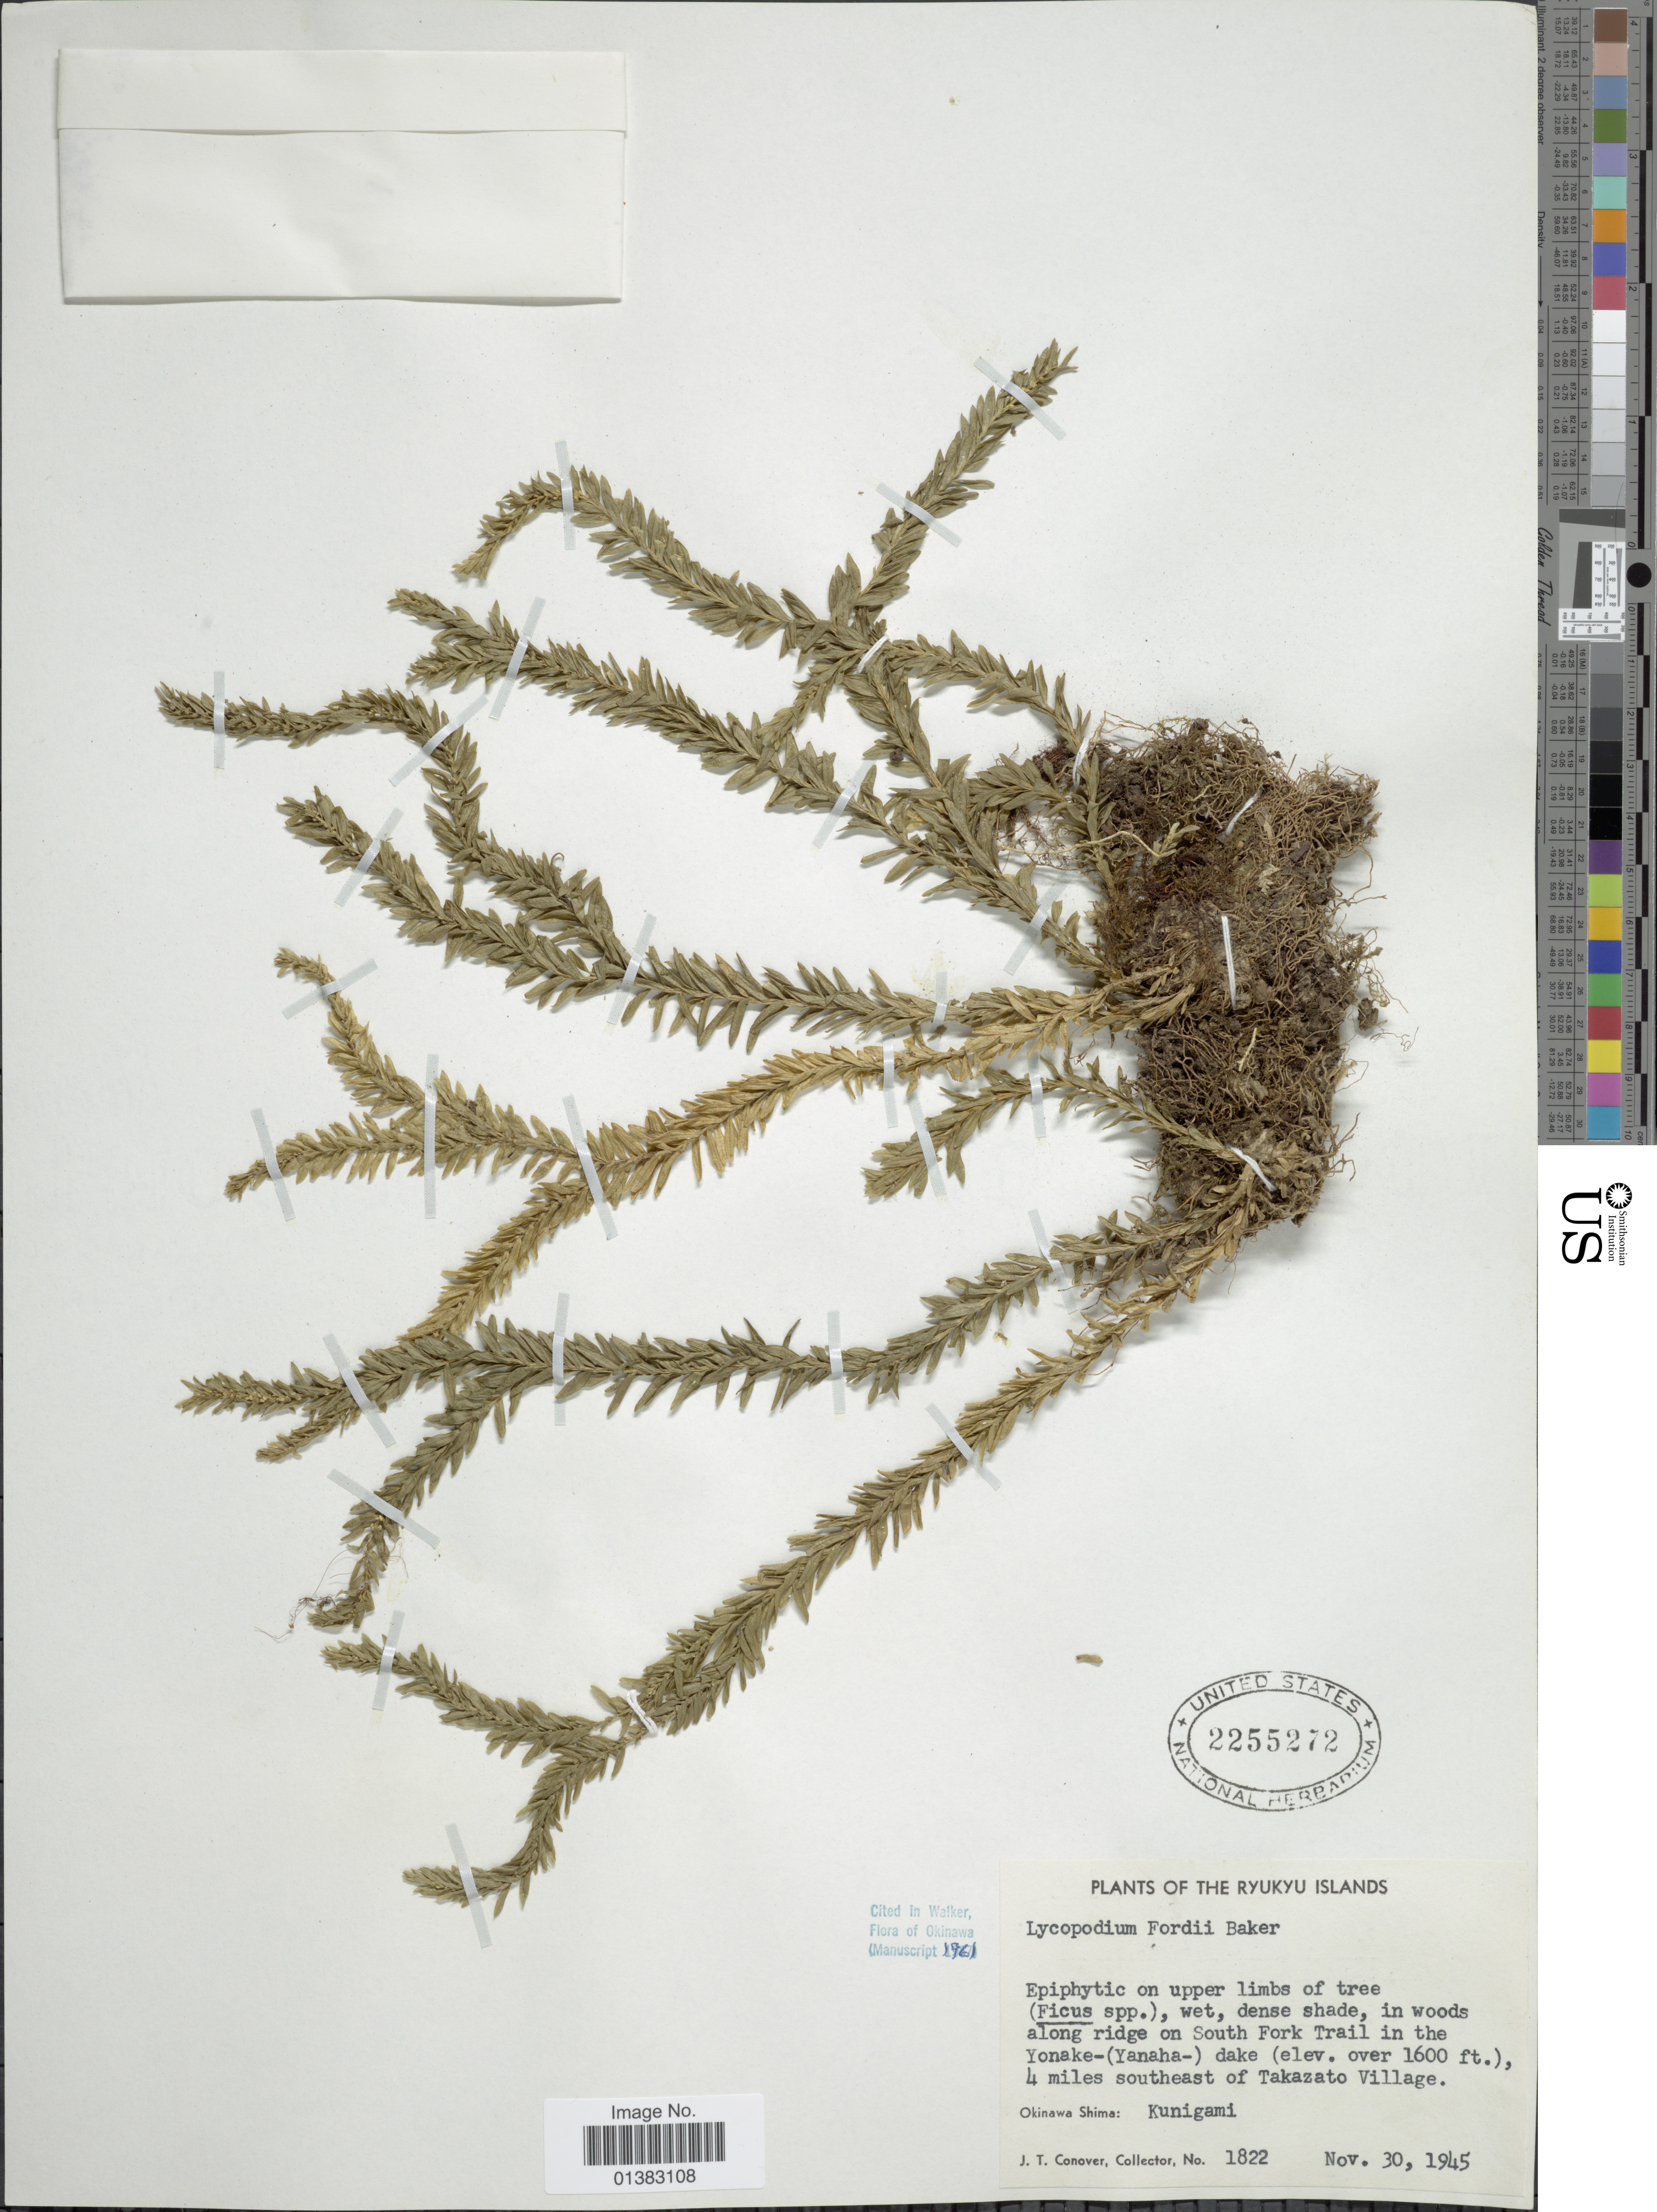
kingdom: Plantae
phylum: Tracheophyta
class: Lycopodiopsida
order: Lycopodiales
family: Lycopodiaceae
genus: Phlegmariurus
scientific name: Phlegmariurus fordii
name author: (Baker) Ching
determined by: Field, A. R.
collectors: J. T. Conover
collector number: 1822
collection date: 1945-11-30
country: Japan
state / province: Okinawa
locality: Ryukyu Islands, Along ridge on South Fork Trail in the Yonake-(Yanaha-) dake, 4 miles southeast of Takazata Village, Okinawa Shima: Kunigami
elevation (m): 488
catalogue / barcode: US 2255272